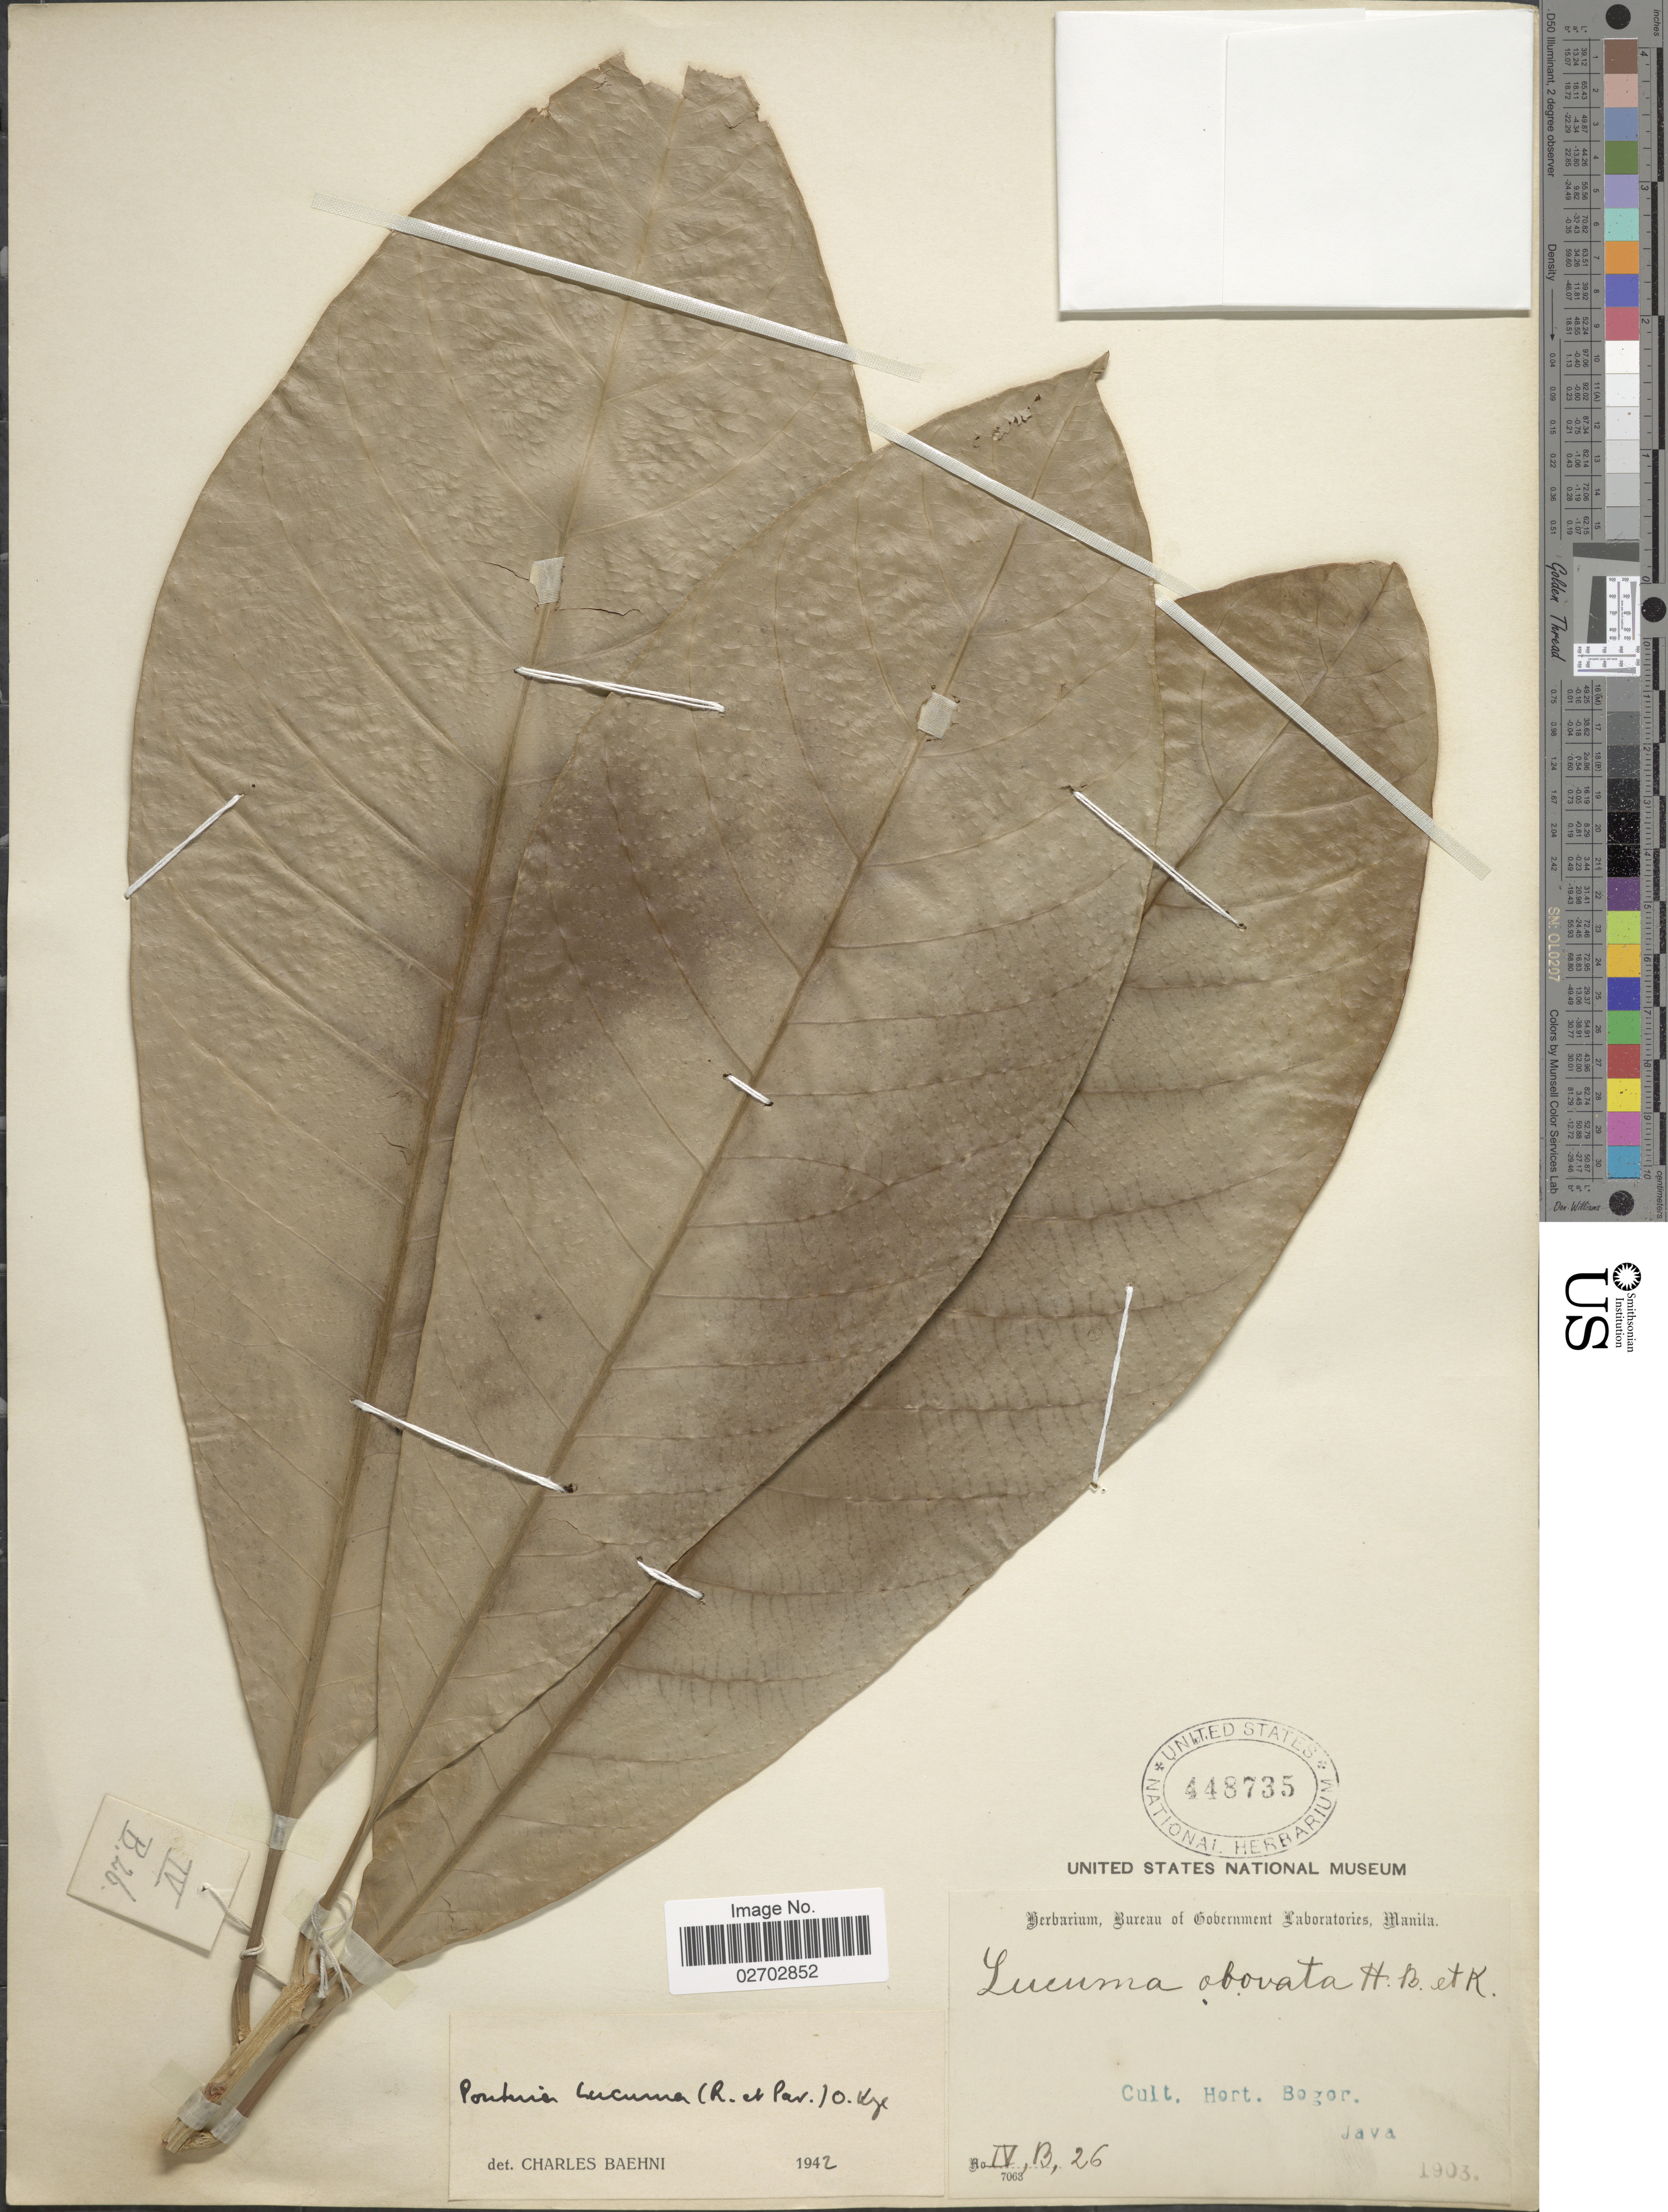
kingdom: Plantae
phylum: Tracheophyta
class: Magnoliopsida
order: Ericales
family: Sapotaceae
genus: Pouteria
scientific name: Pouteria lucuma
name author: (Ruiz & Pav.) Kuntze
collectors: Ex herb. Bureau of Government Laboratories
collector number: IV,B, 26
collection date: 1903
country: Indonesia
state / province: Java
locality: Cult. Hort. Bogor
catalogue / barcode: US 448735